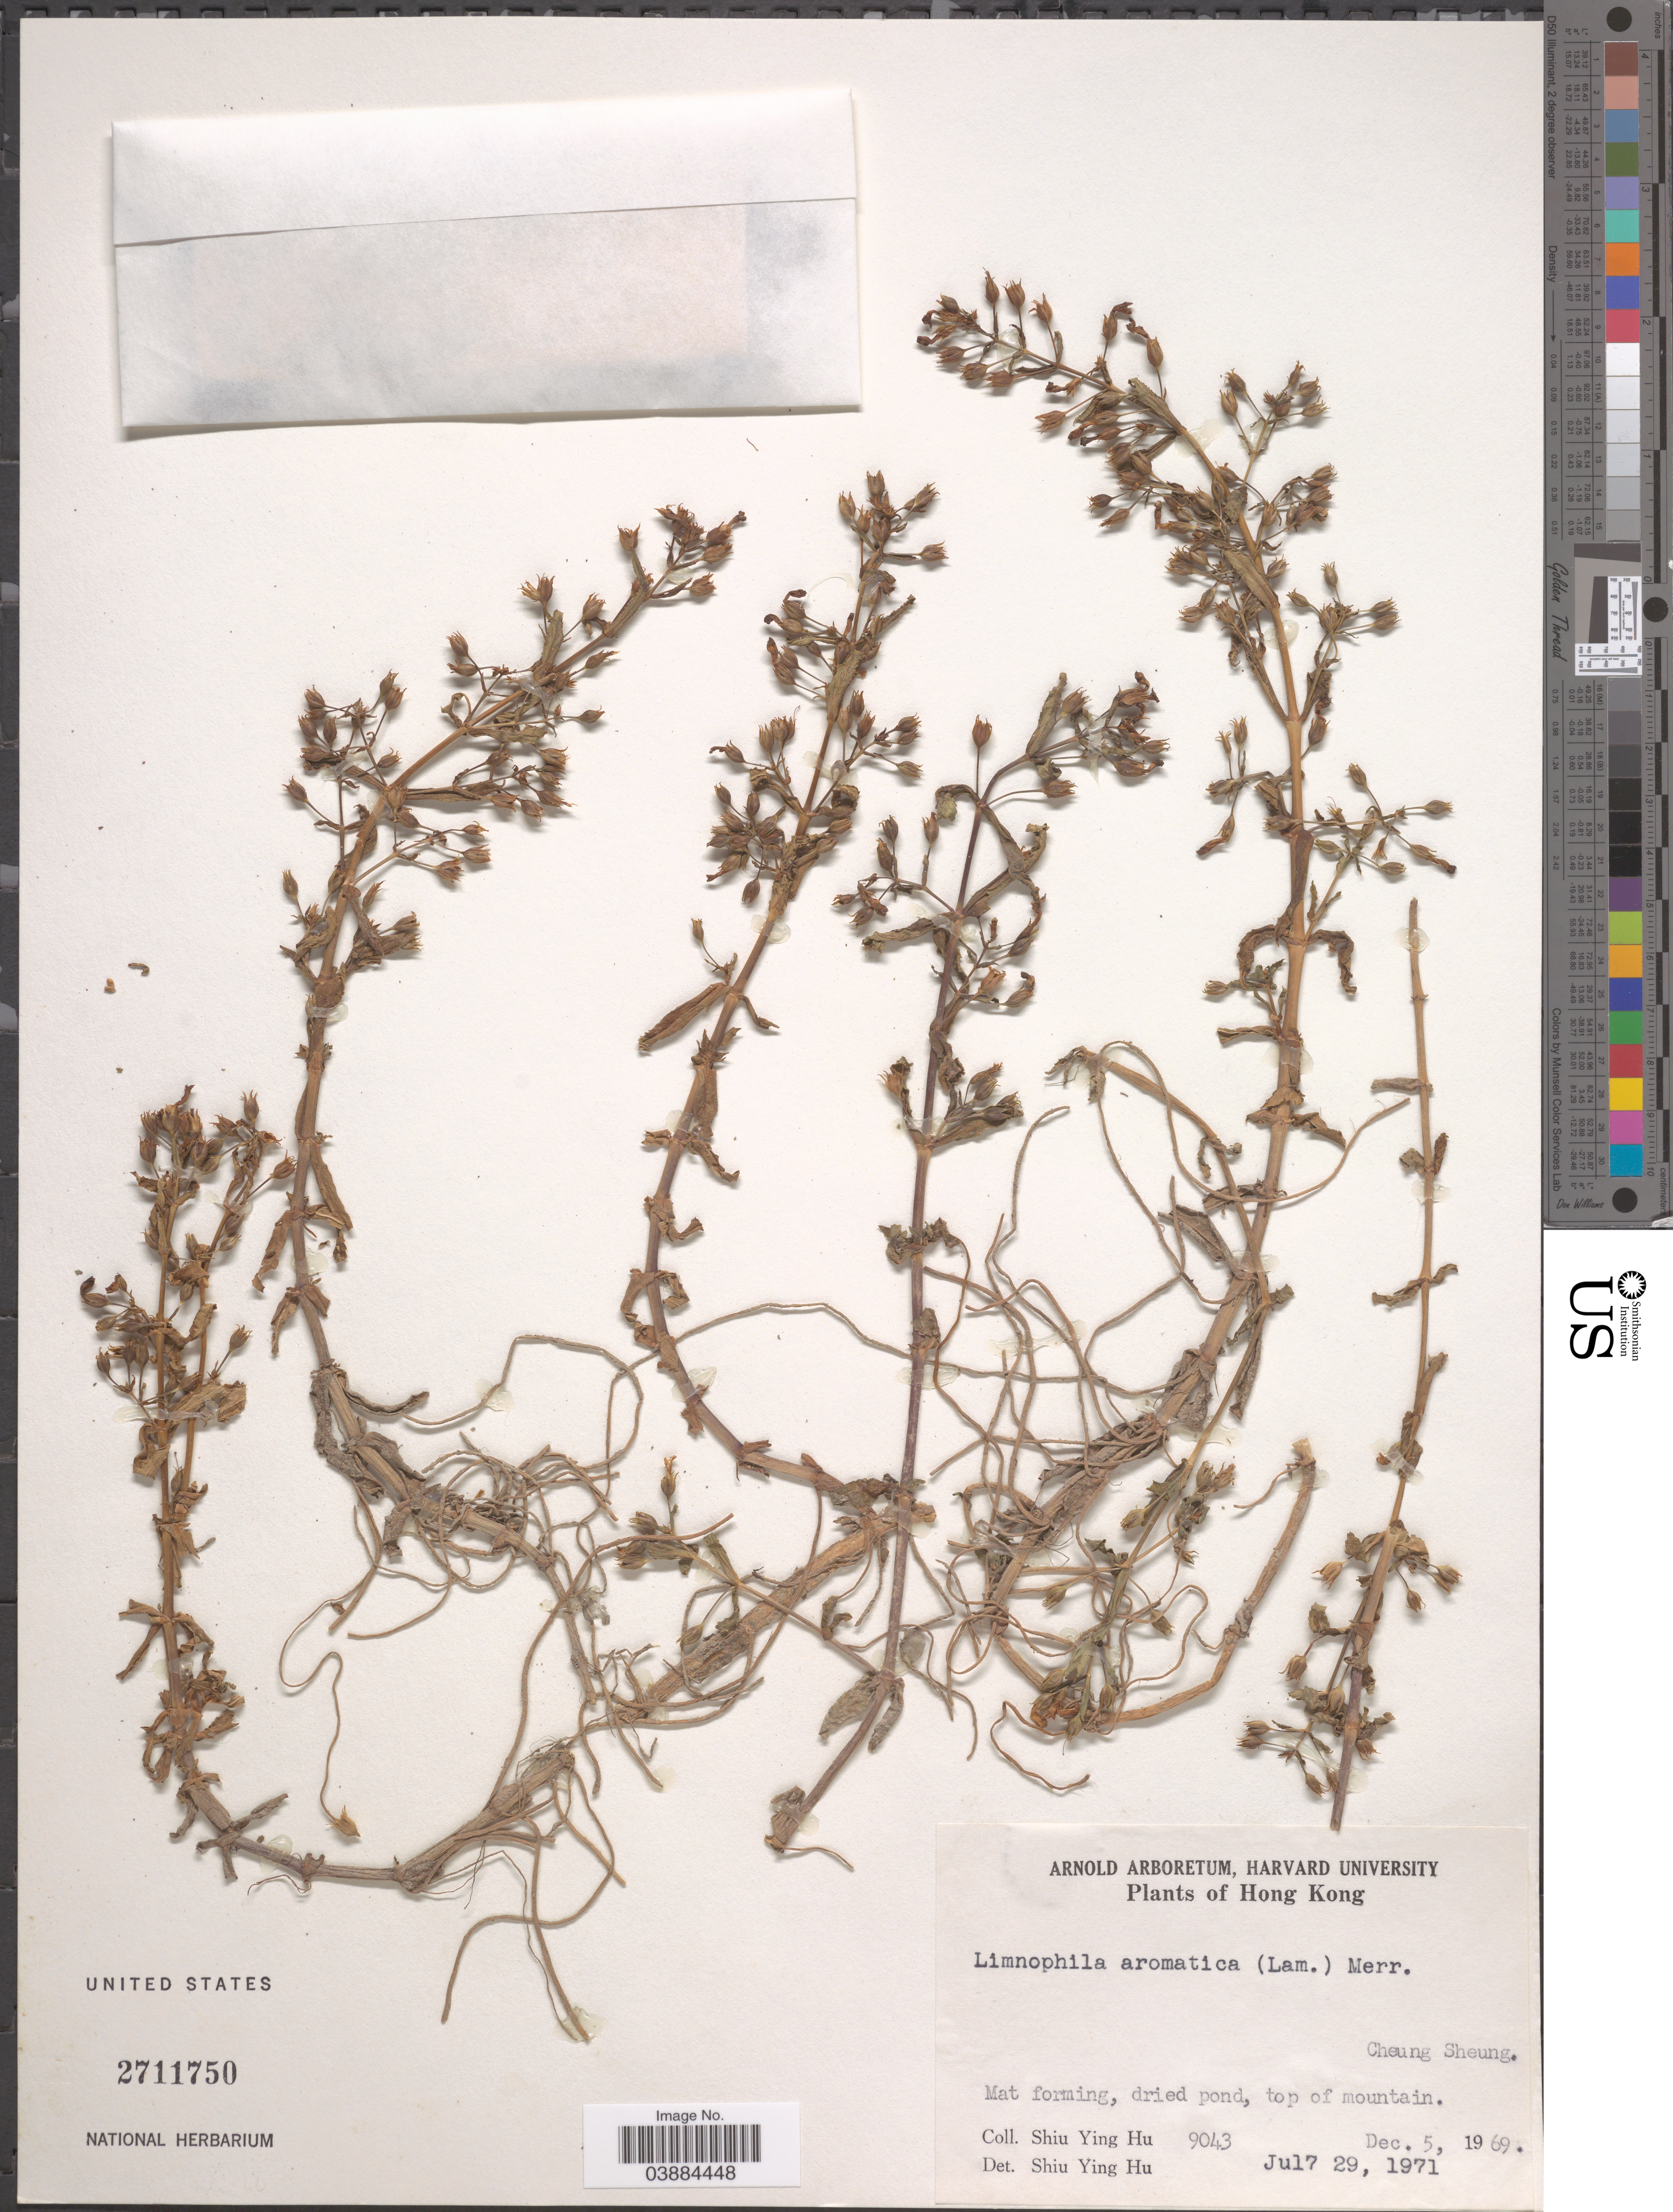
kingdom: Plantae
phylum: Tracheophyta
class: Magnoliopsida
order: Lamiales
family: Plantaginaceae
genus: Limnophila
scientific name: Limnophila aromatica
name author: (Lam.) Merr.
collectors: S. Y. Hu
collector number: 9043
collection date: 1969-12-05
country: China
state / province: Hong Kong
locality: Cheung Sheung.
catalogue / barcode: US 2711750